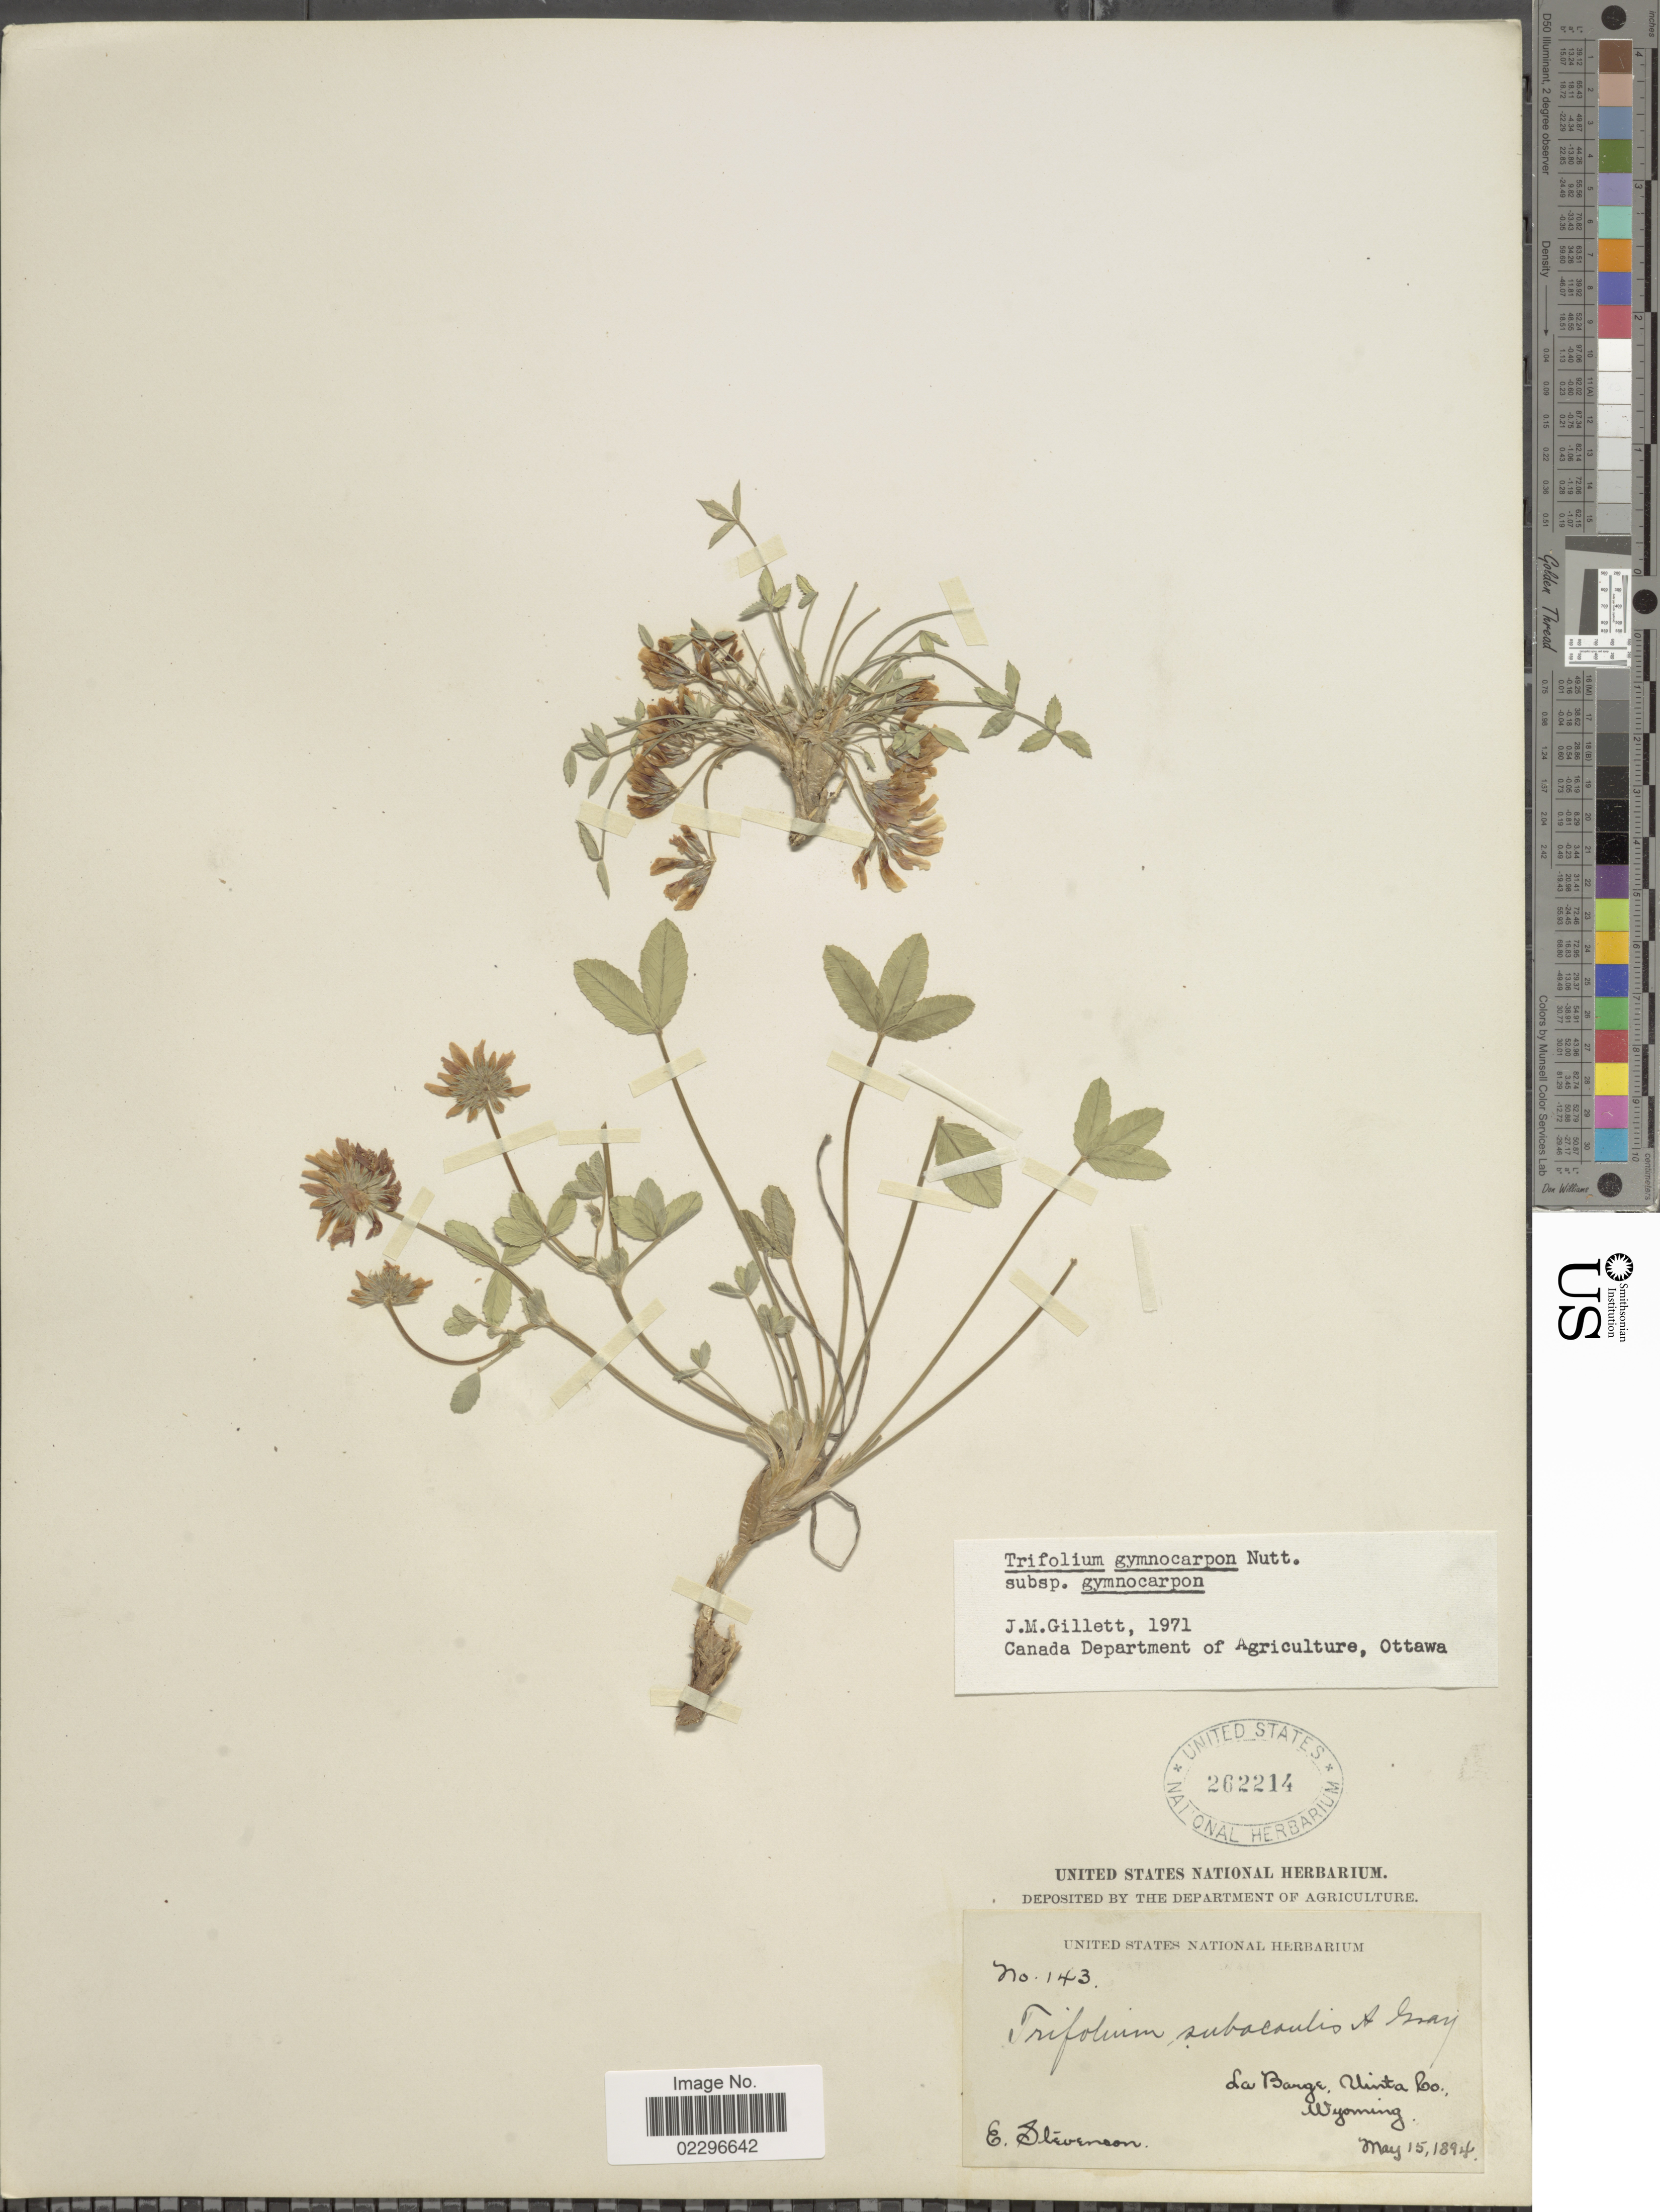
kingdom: Plantae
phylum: Tracheophyta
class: Magnoliopsida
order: Fabales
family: Fabaceae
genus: Trifolium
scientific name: Trifolium gymnocarpon subsp. gymnocarpon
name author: Nutt.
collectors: E. Stevenson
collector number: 143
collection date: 1894-05-15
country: United States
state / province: Wyoming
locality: La Barge, Uinta Co.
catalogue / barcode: US 262214